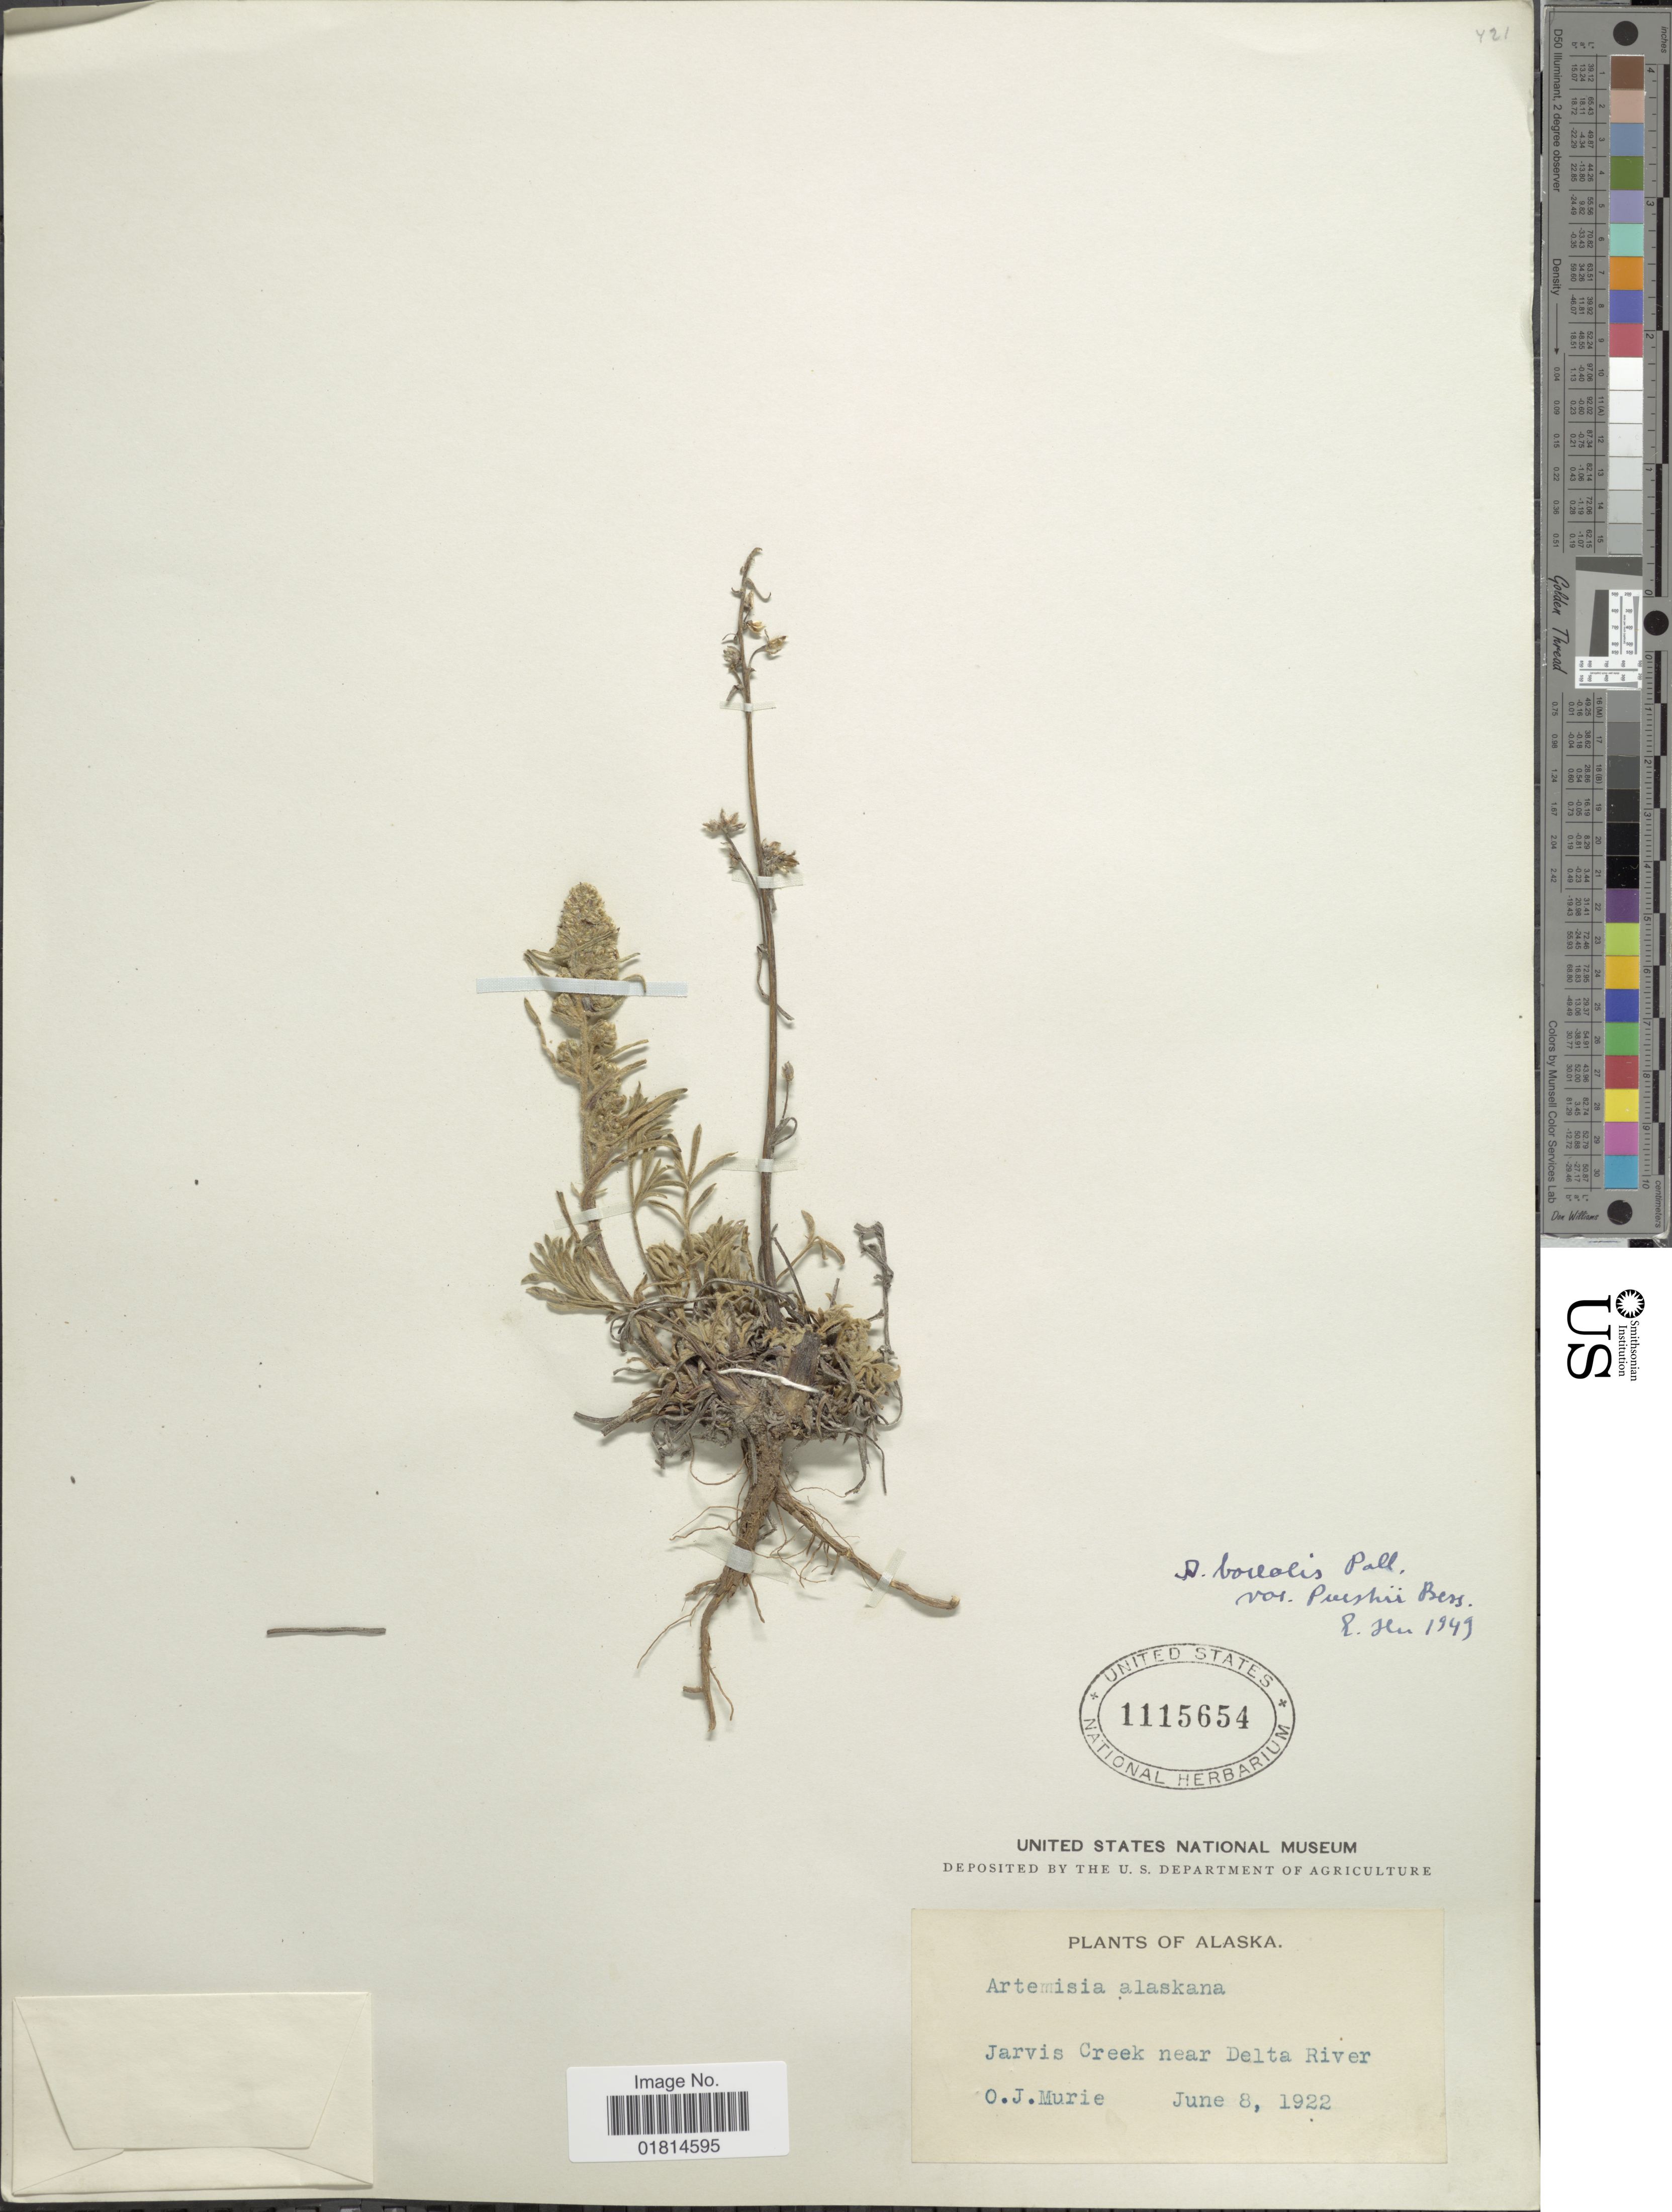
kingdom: Plantae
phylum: Tracheophyta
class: Magnoliopsida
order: Asterales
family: Asteraceae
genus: Artemisia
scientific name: Artemisia borealis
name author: Pall.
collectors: O. Murie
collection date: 1922-06-08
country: United States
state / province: Alaska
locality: Jarvis Creek near Delta River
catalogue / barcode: US 1115654